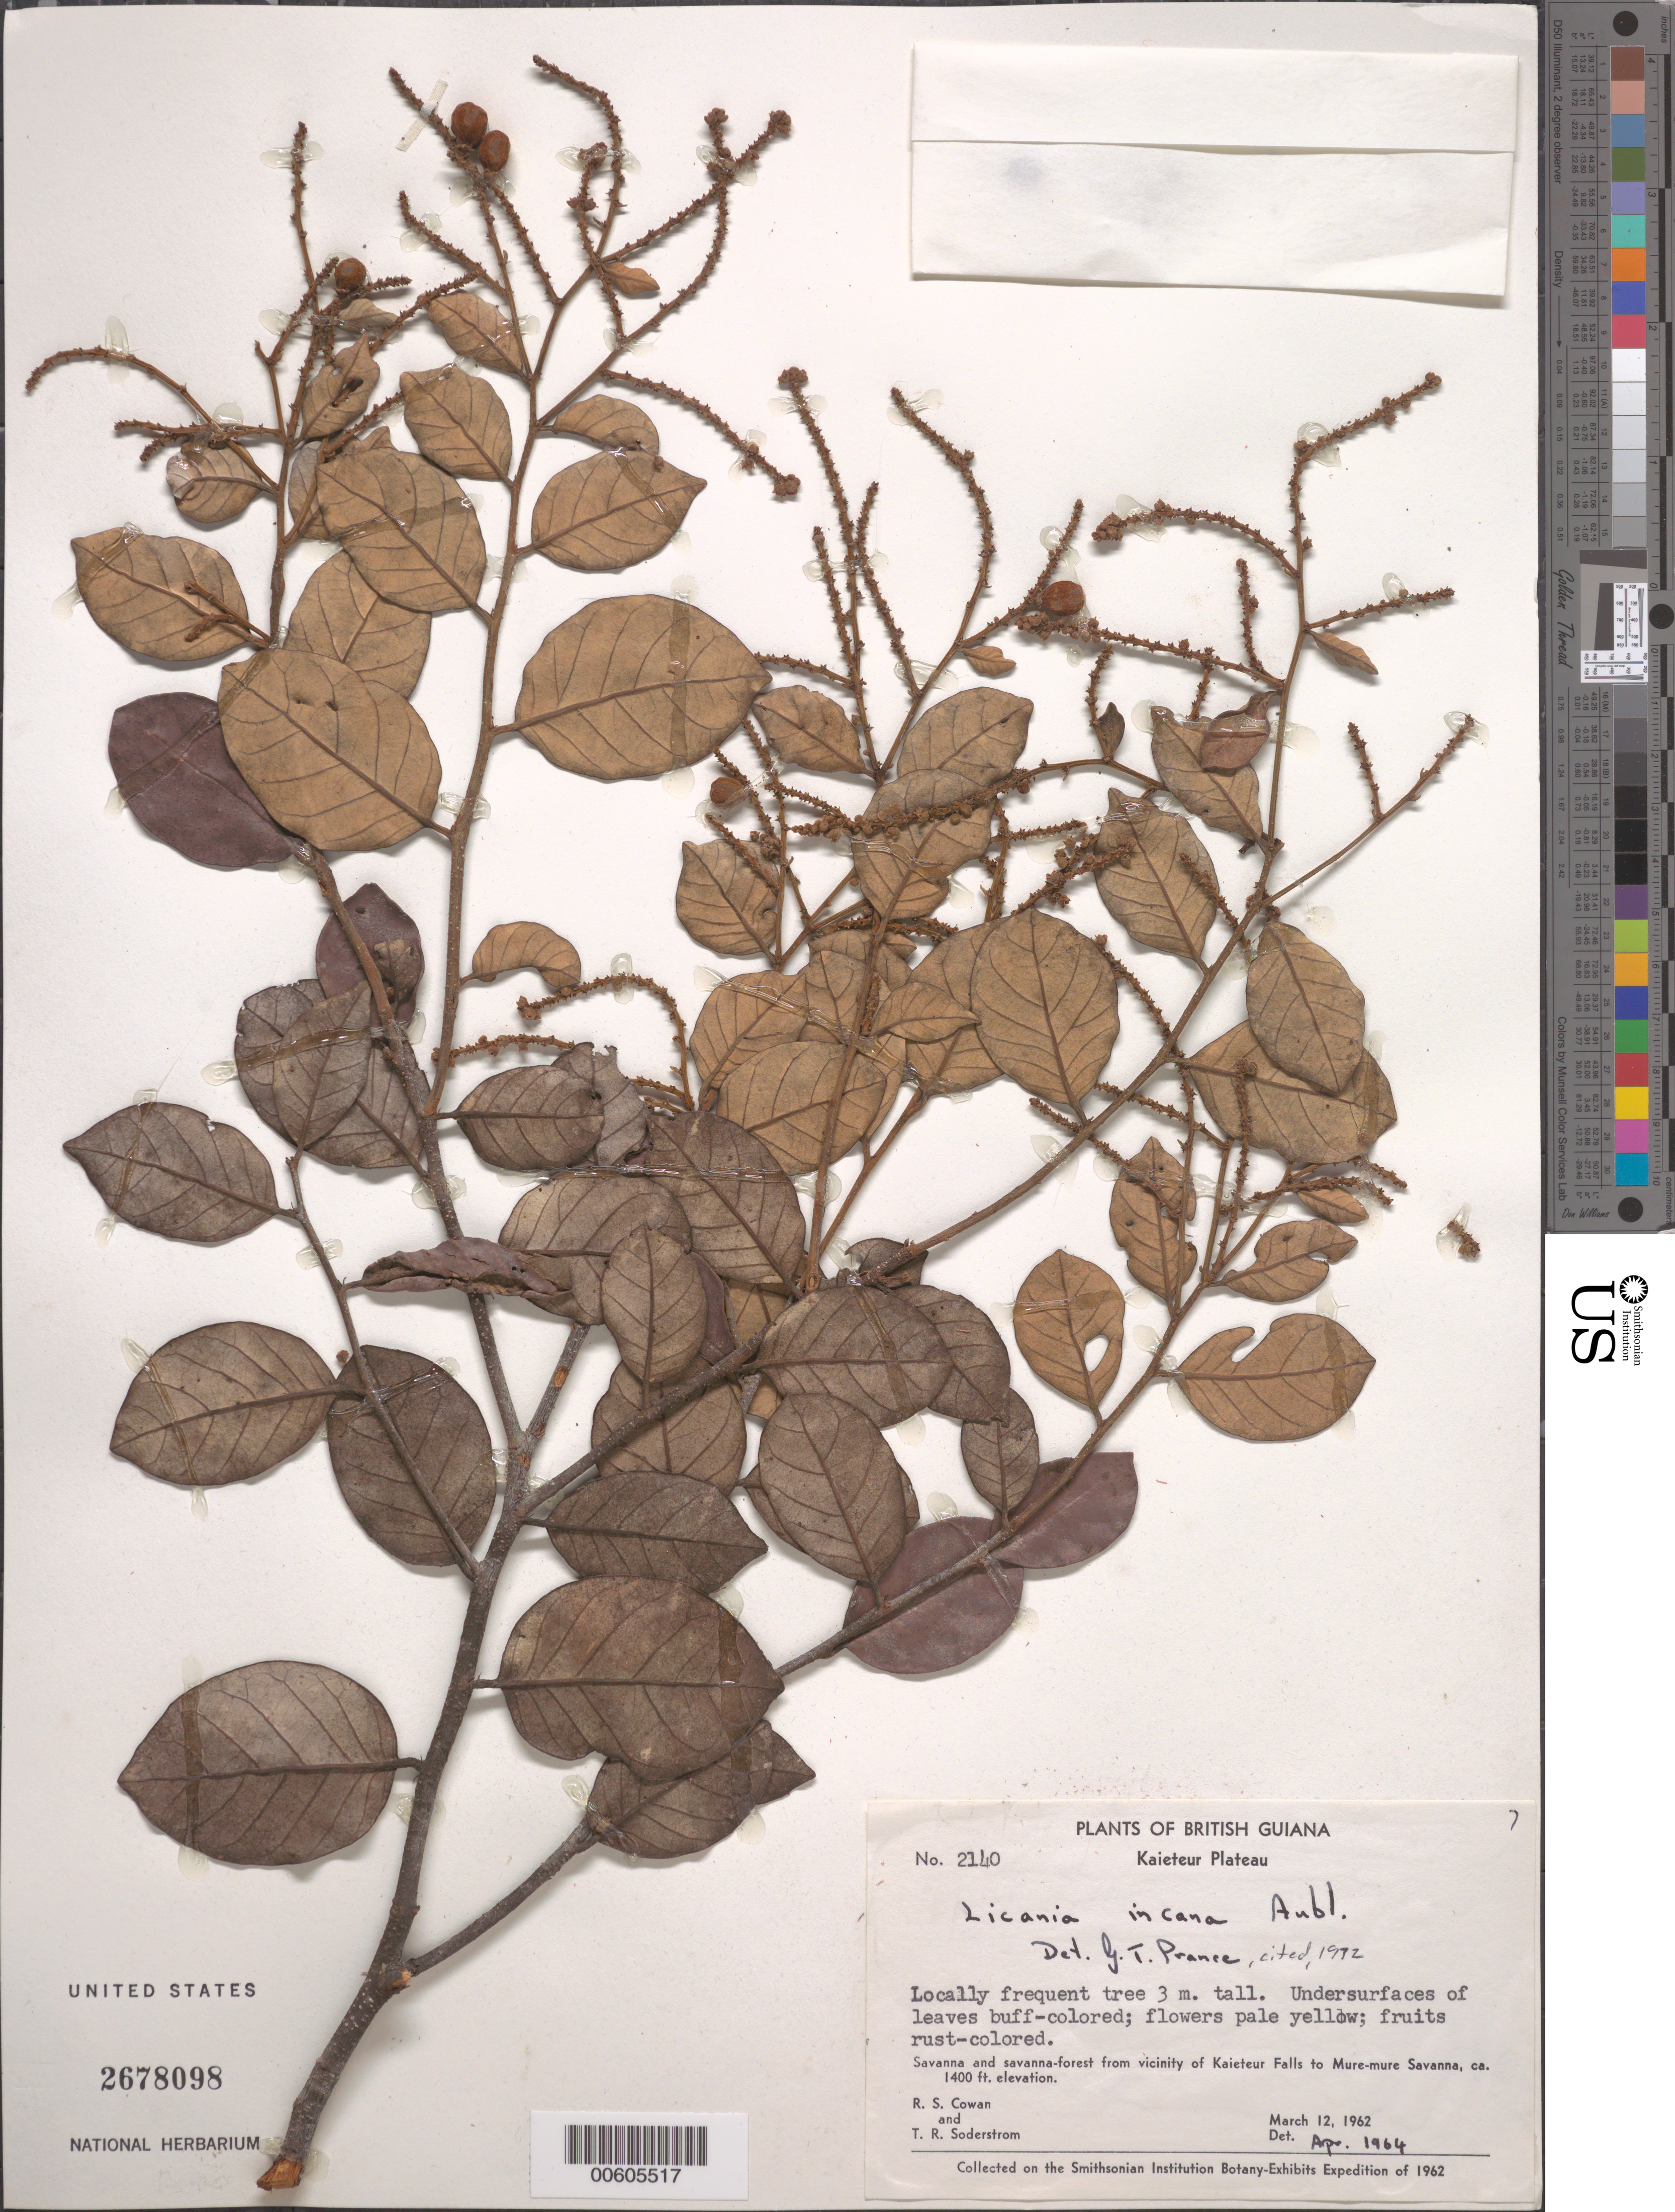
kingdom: Plantae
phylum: Tracheophyta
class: Magnoliopsida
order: Malpighiales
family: Chrysobalanaceae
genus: Licania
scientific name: Licania incana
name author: Aubl.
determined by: Prance, G. T.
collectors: R. S. Cowan & T. R. Soderstrom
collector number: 2140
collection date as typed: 12-Mar-62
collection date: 1962-03-12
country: Guyana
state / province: Potaro-Siparuni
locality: Kaieteur Plateau, Kaieteur Falls to Mure-Mure Savanna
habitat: Savanna and savanna-forest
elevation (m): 427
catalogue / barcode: US 2678098